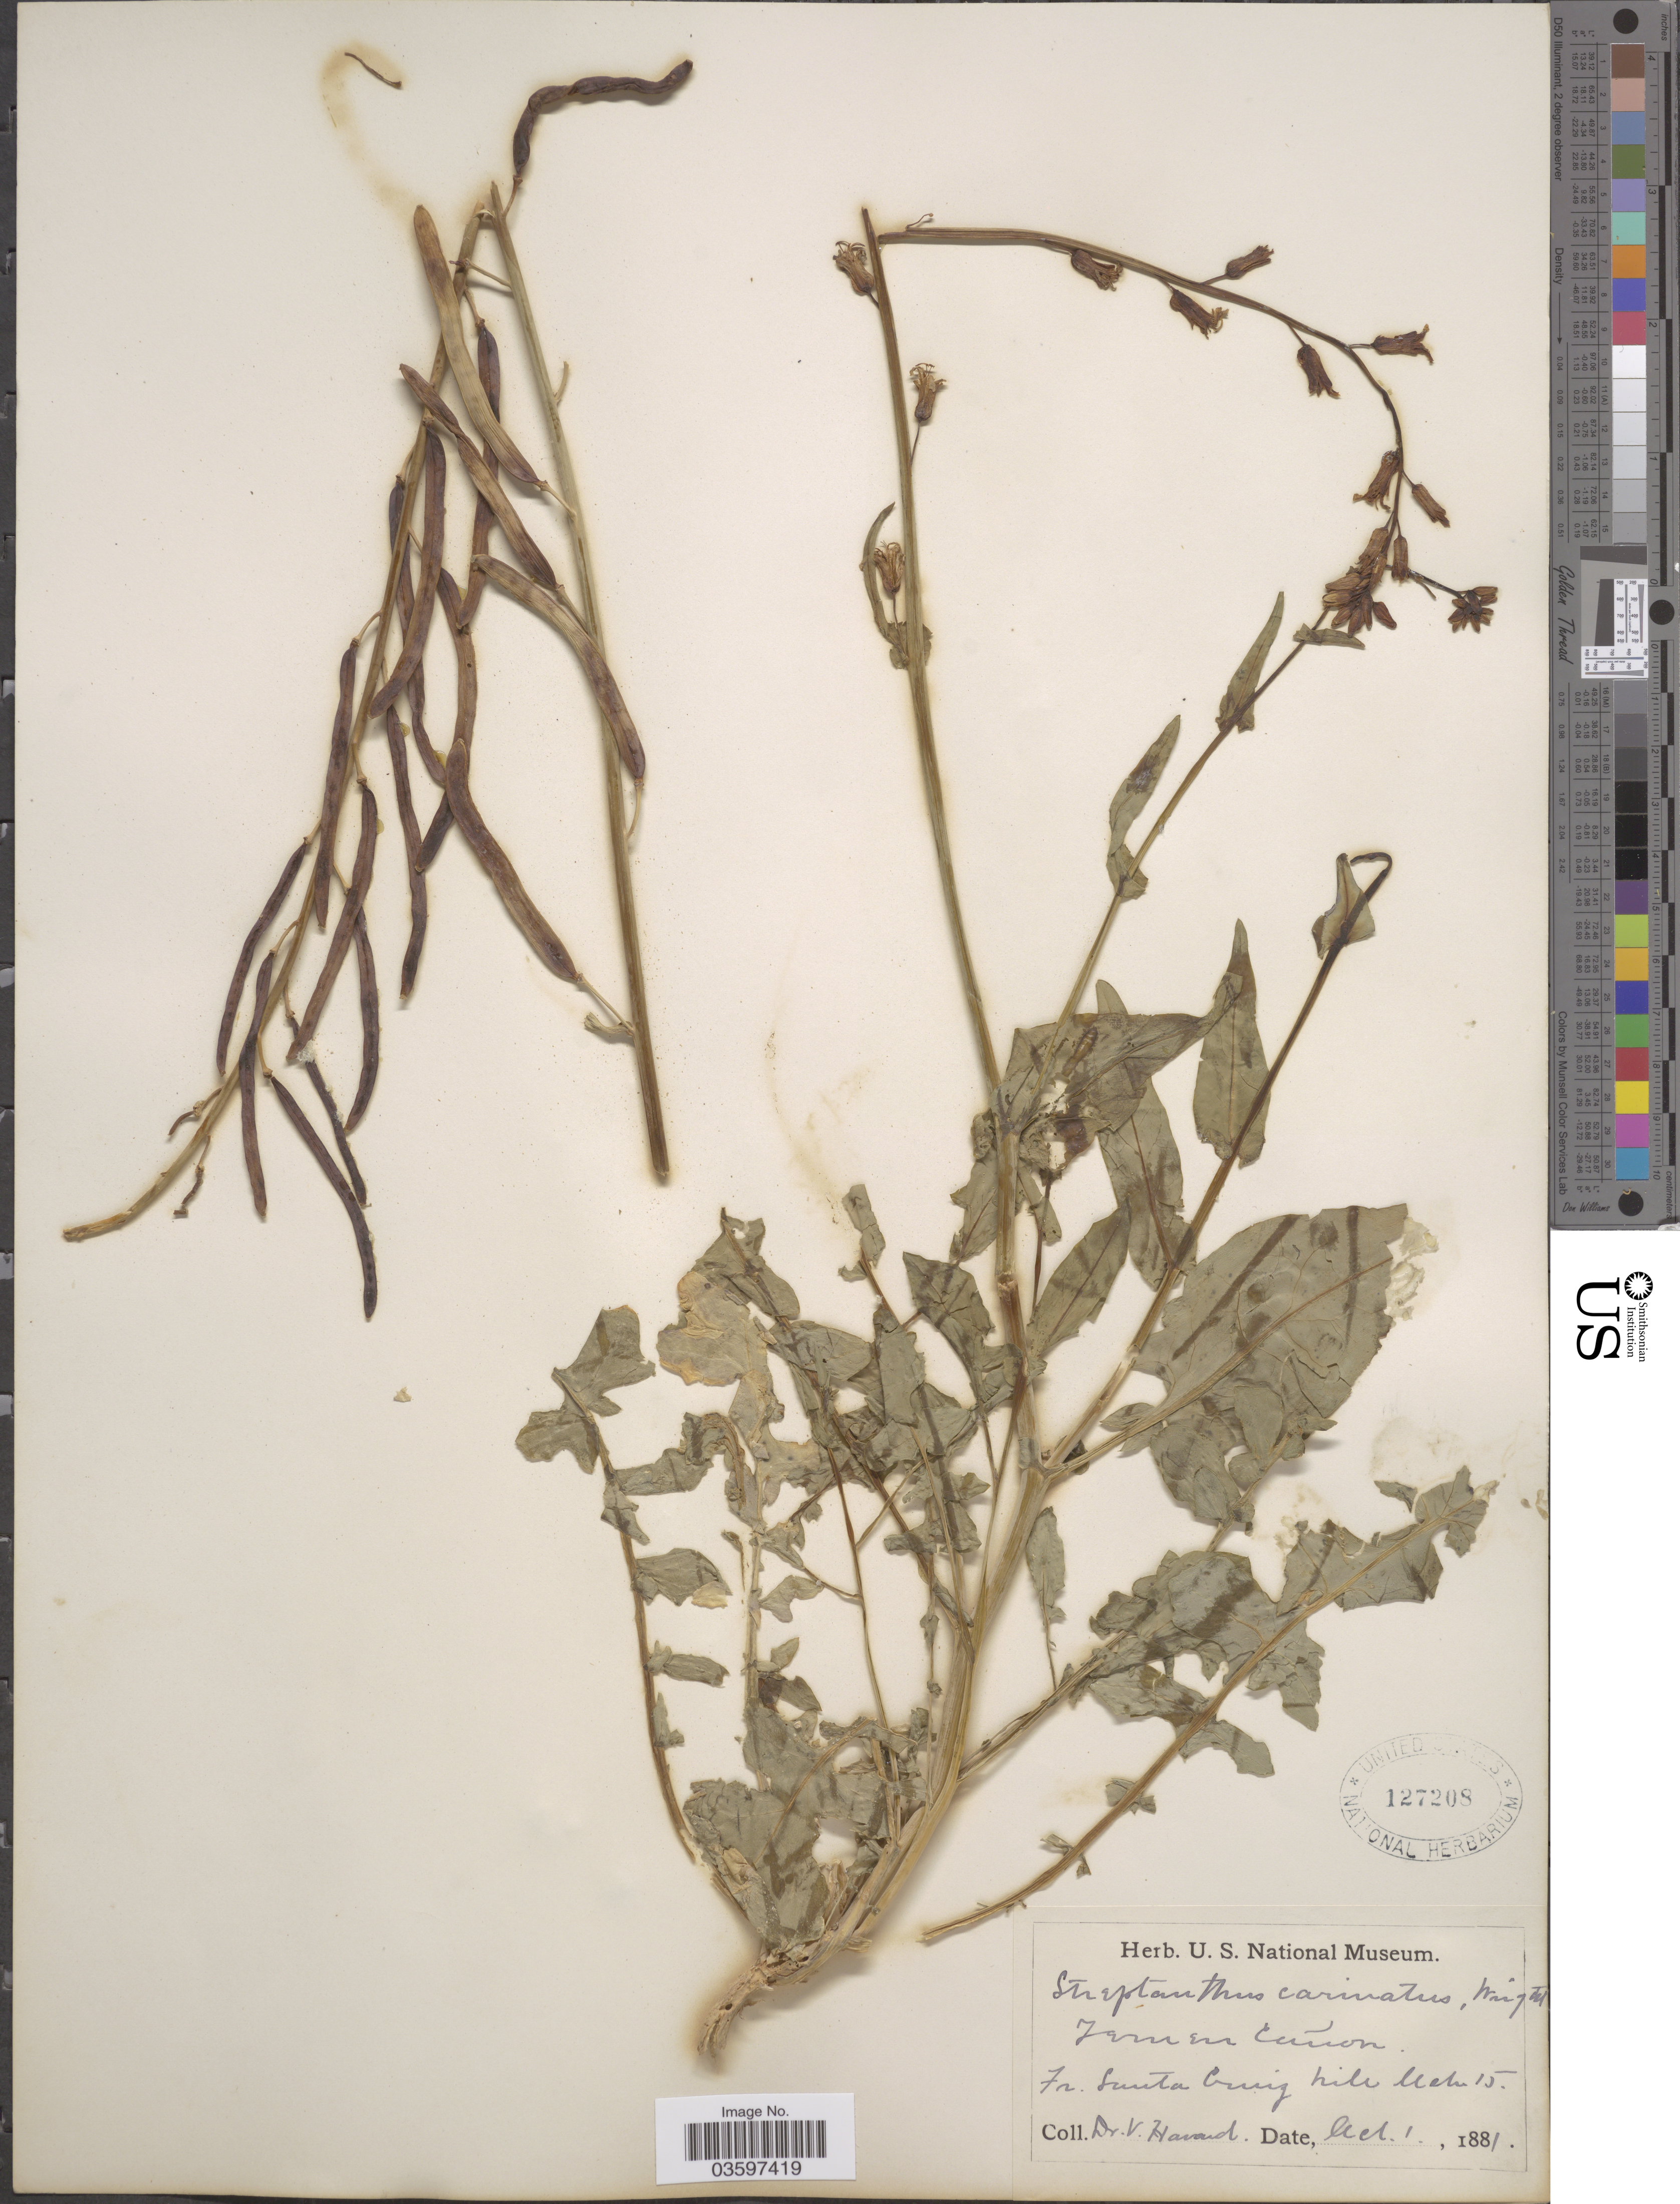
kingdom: Plantae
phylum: Tracheophyta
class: Magnoliopsida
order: Brassicales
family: Brassicaceae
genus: Streptanthus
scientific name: Streptanthus carinatus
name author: C. Wright ex A. Gray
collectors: V. Havard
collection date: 1881-10-01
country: United States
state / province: New Mexico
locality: Temen [interpreted] Cañon, Fr [interpreted]. Santa Cruz hill NM 15.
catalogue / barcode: US 127208